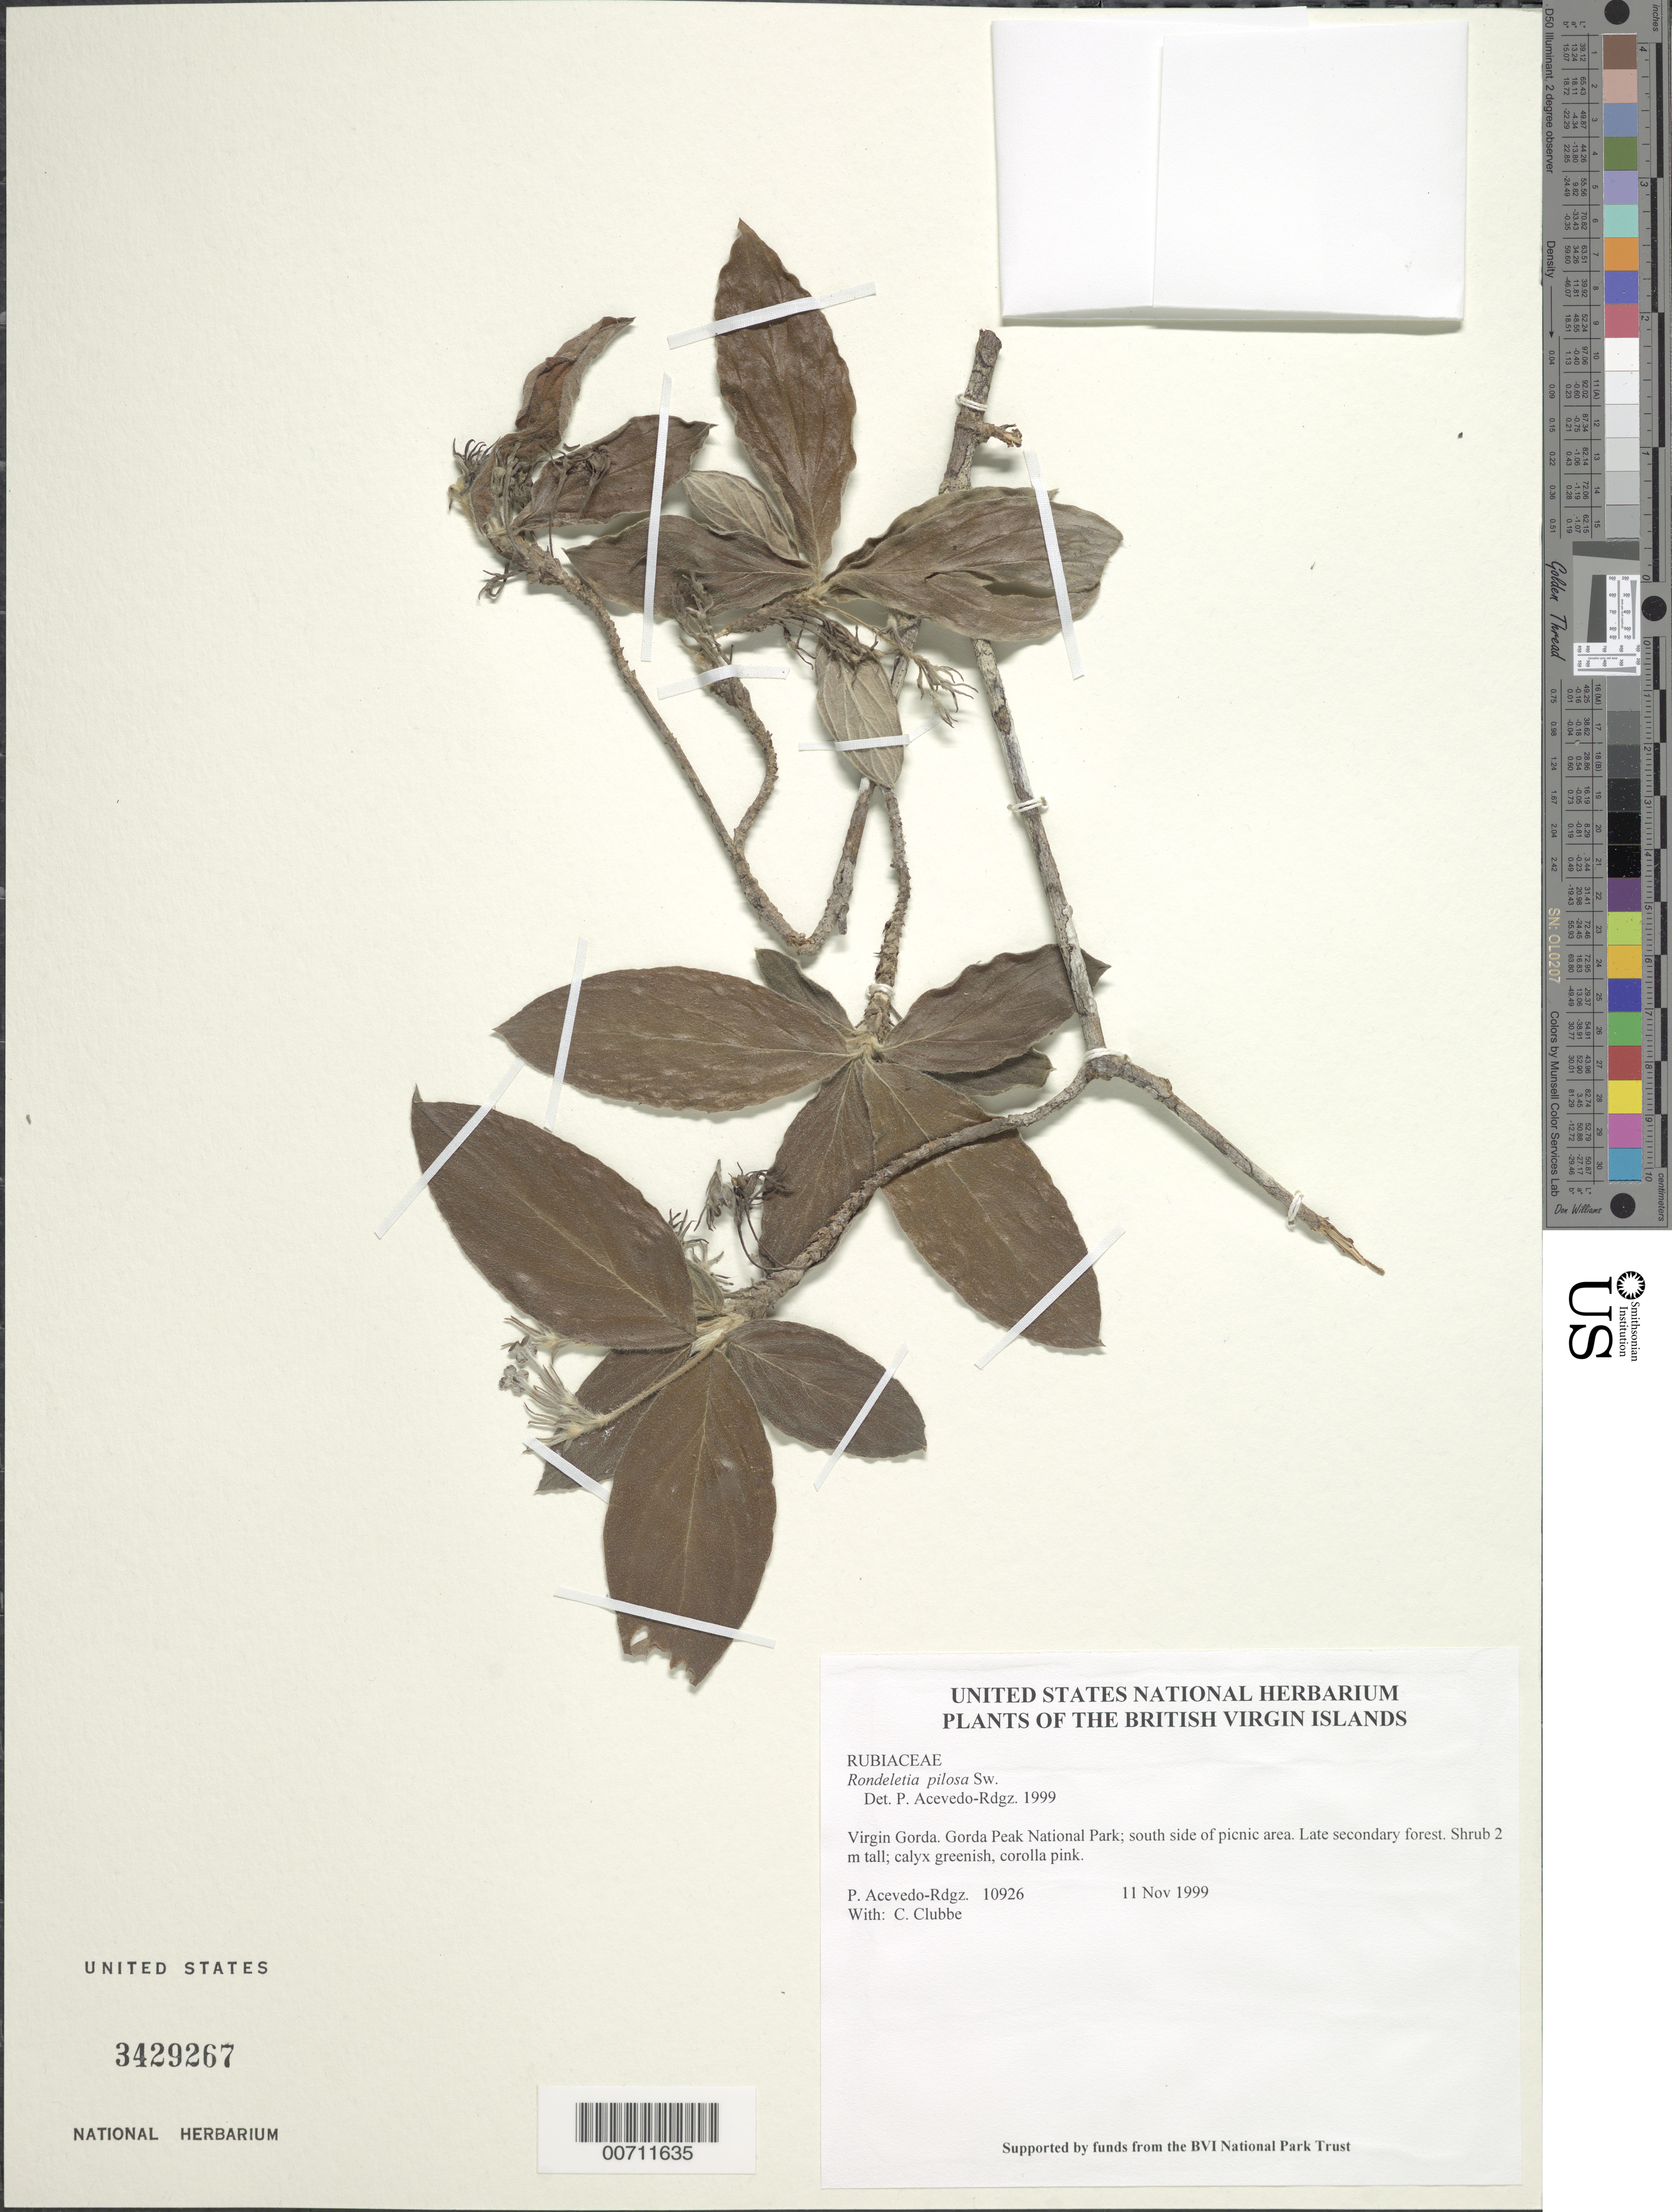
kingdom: Plantae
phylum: Tracheophyta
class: Magnoliopsida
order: Gentianales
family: Rubiaceae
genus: Rondeletia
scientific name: Rondeletia pilosa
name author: Sw.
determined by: Acevedo-Rodríguez, P., (BOT), Smithsonian Institution - National Museum of Natural History (UNITED STATES)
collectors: P. Acevedo-Rodr., C. Clubbe, M. Gillman & C. Hankamer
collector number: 10926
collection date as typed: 11 Nov 1999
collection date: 1999-11-11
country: British Virgin Islands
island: Virgin Gorda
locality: Gorda Peak National Park; south side of picnic area.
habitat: Late secondary forest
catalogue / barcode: US 3429267